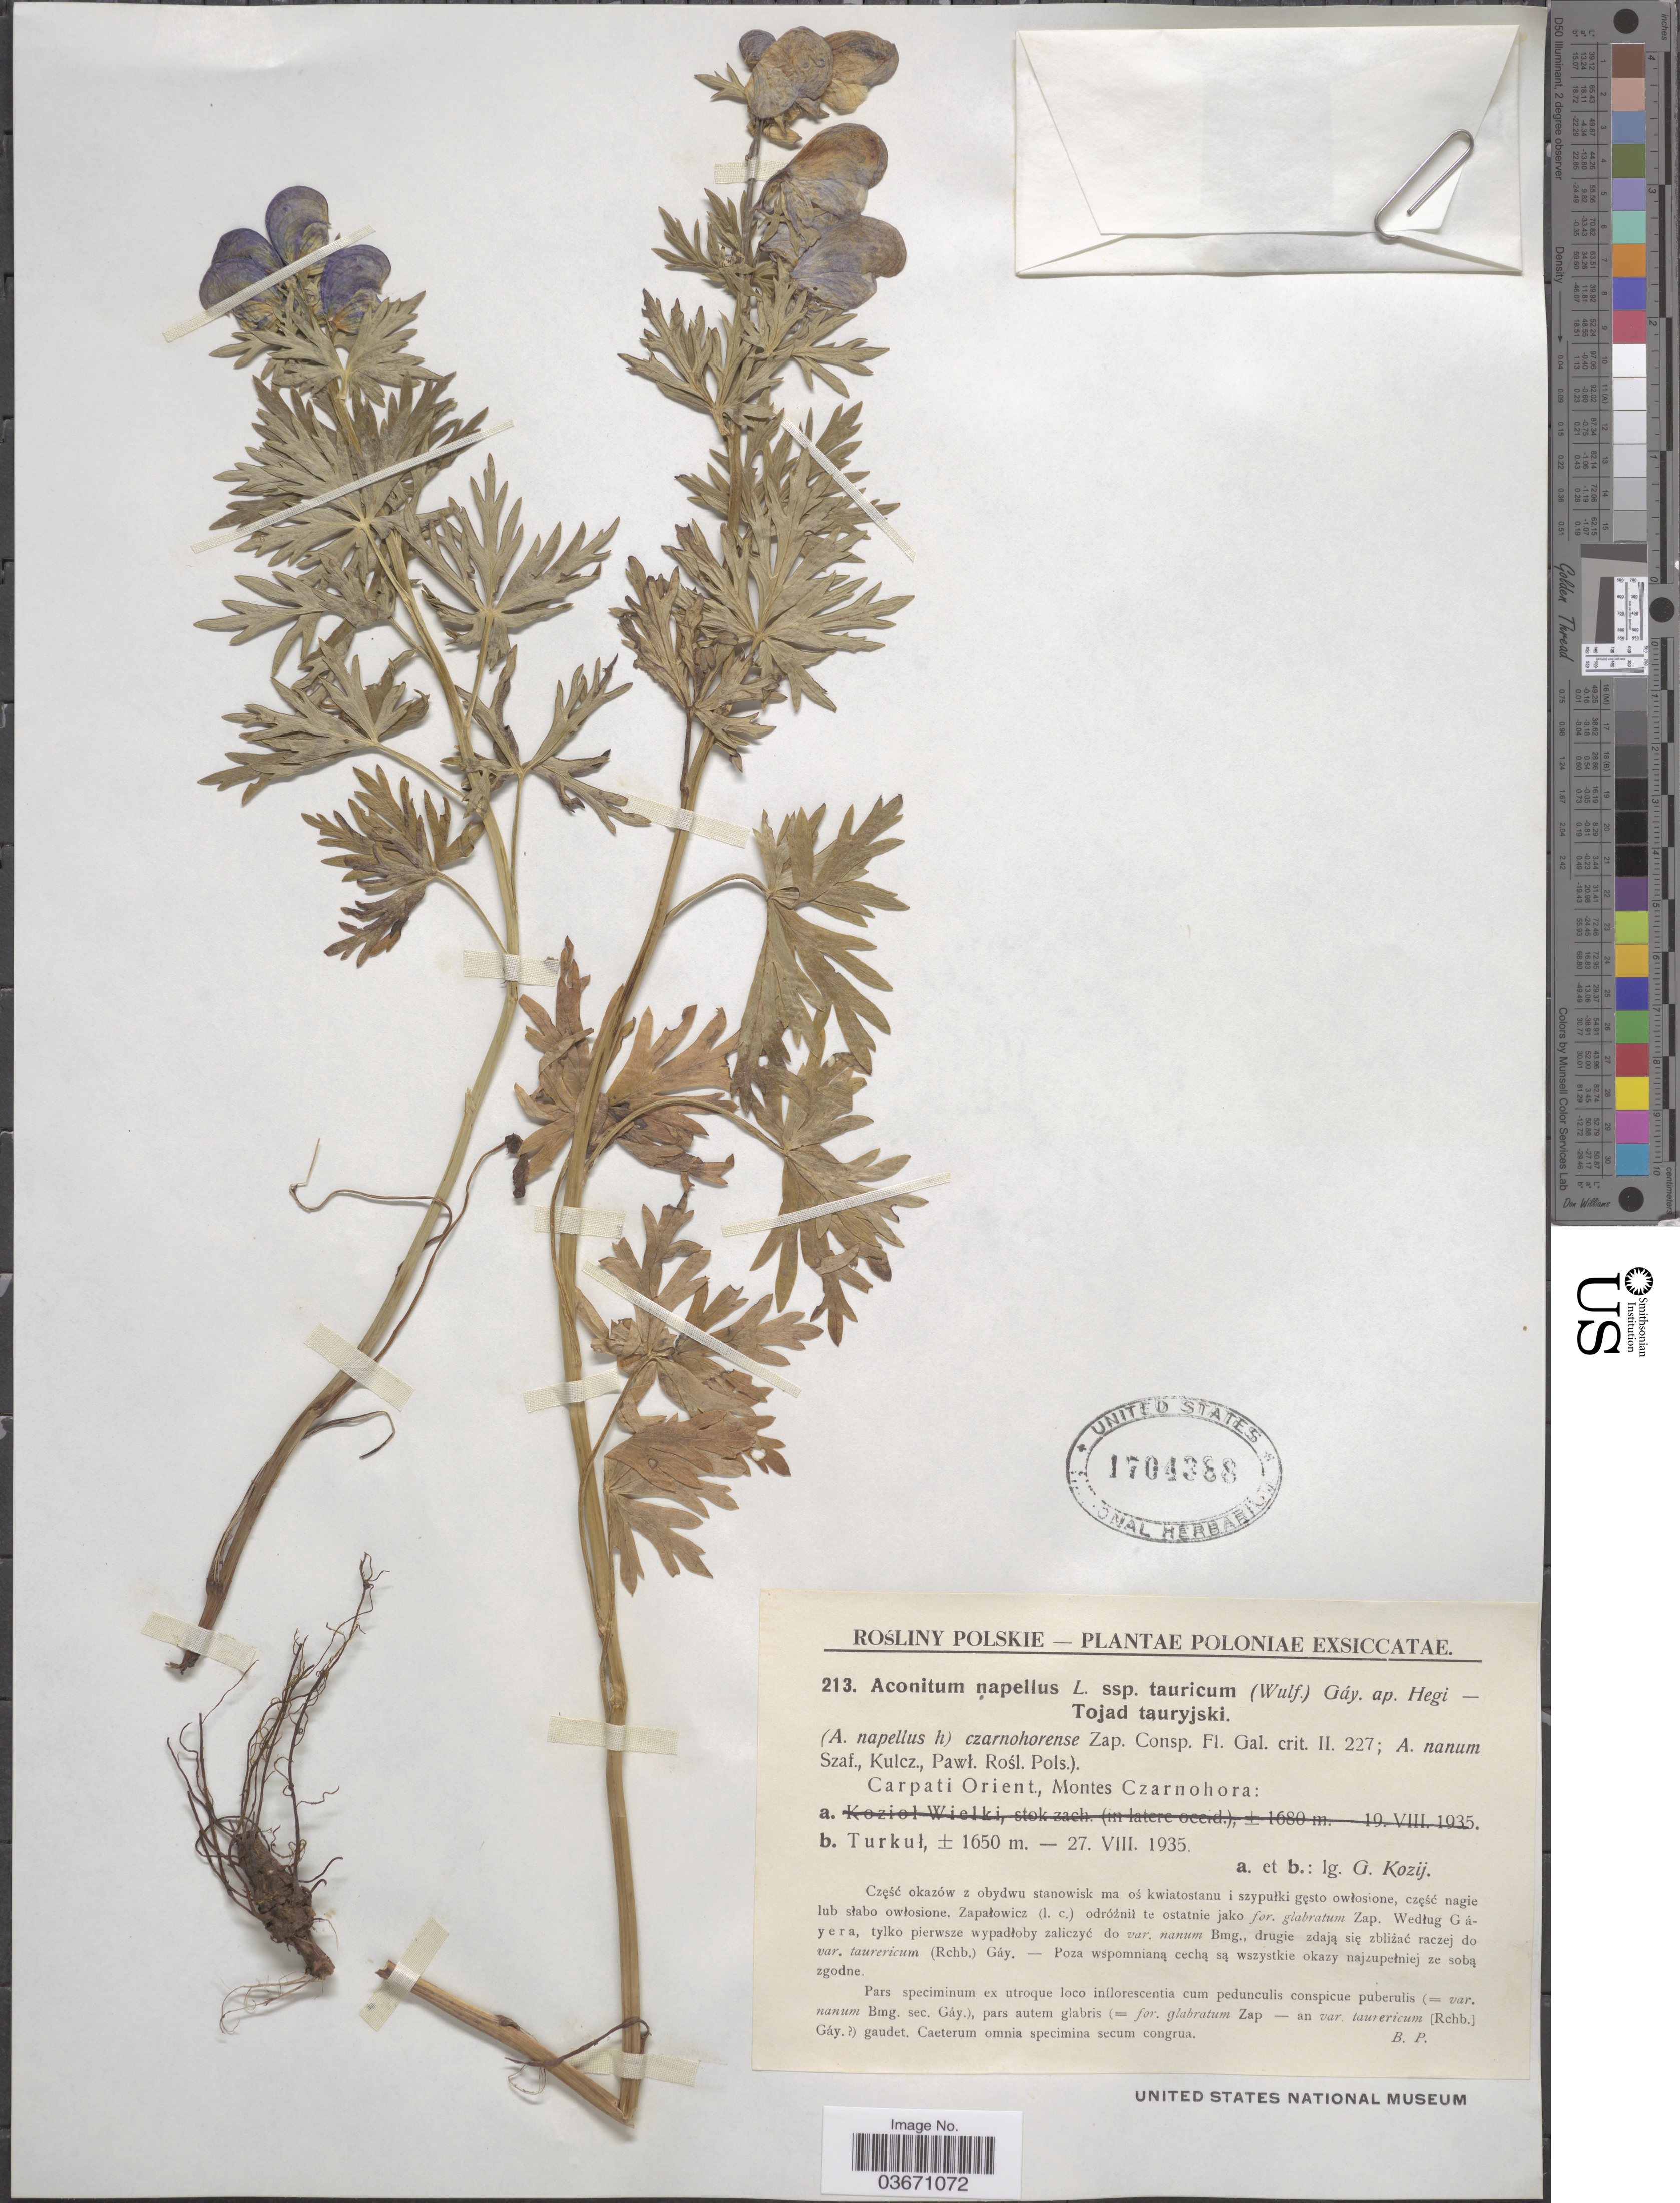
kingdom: Plantae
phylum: Tracheophyta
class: Magnoliopsida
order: Ranunculales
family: Ranunculaceae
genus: Aconitum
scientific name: Aconitum napellus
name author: L.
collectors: G. Kozij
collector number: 213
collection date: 1935-08-27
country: Poland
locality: Poloniae. Carpati Orient, Montes Czarnohora: Turkul.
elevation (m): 1650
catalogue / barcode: US 1704388